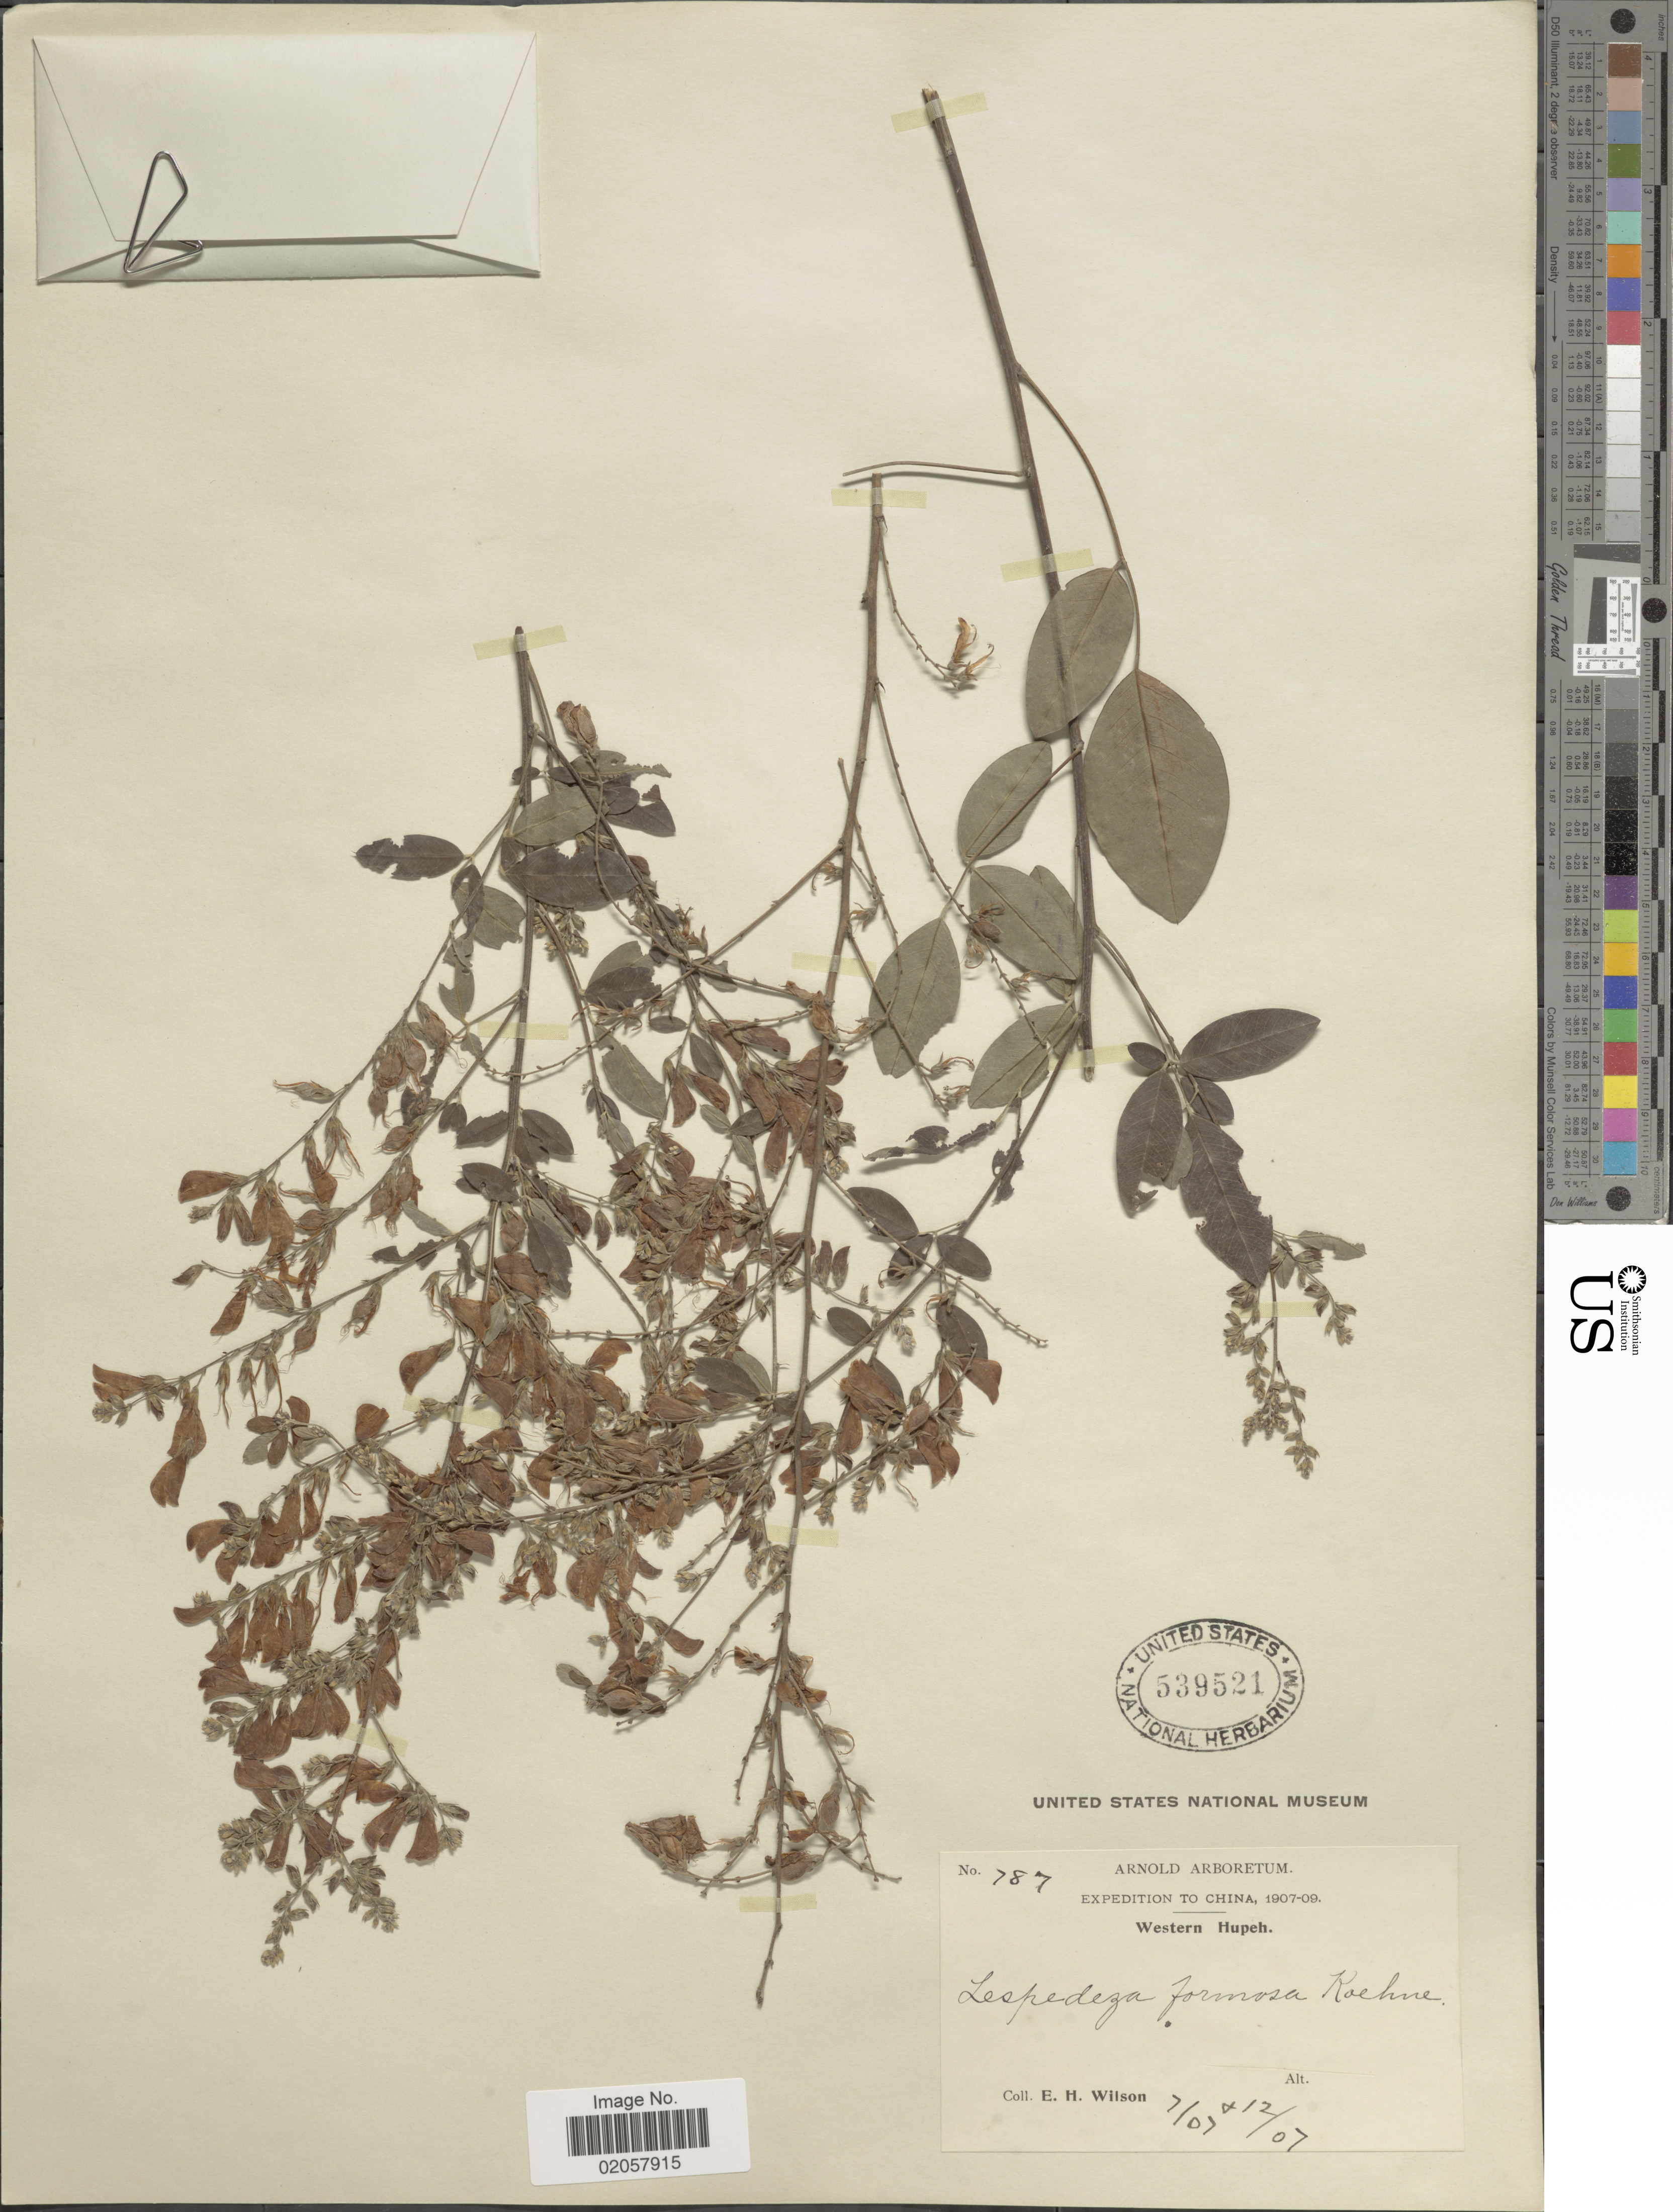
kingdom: Plantae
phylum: Tracheophyta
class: Magnoliopsida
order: Fabales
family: Fabaceae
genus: Lespedeza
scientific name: Lespedeza formosa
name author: (Vogel) Koehne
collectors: E. Wilson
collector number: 787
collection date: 1907-07/1907-12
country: China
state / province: Hubei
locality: Western Hupeh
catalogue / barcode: US 539521